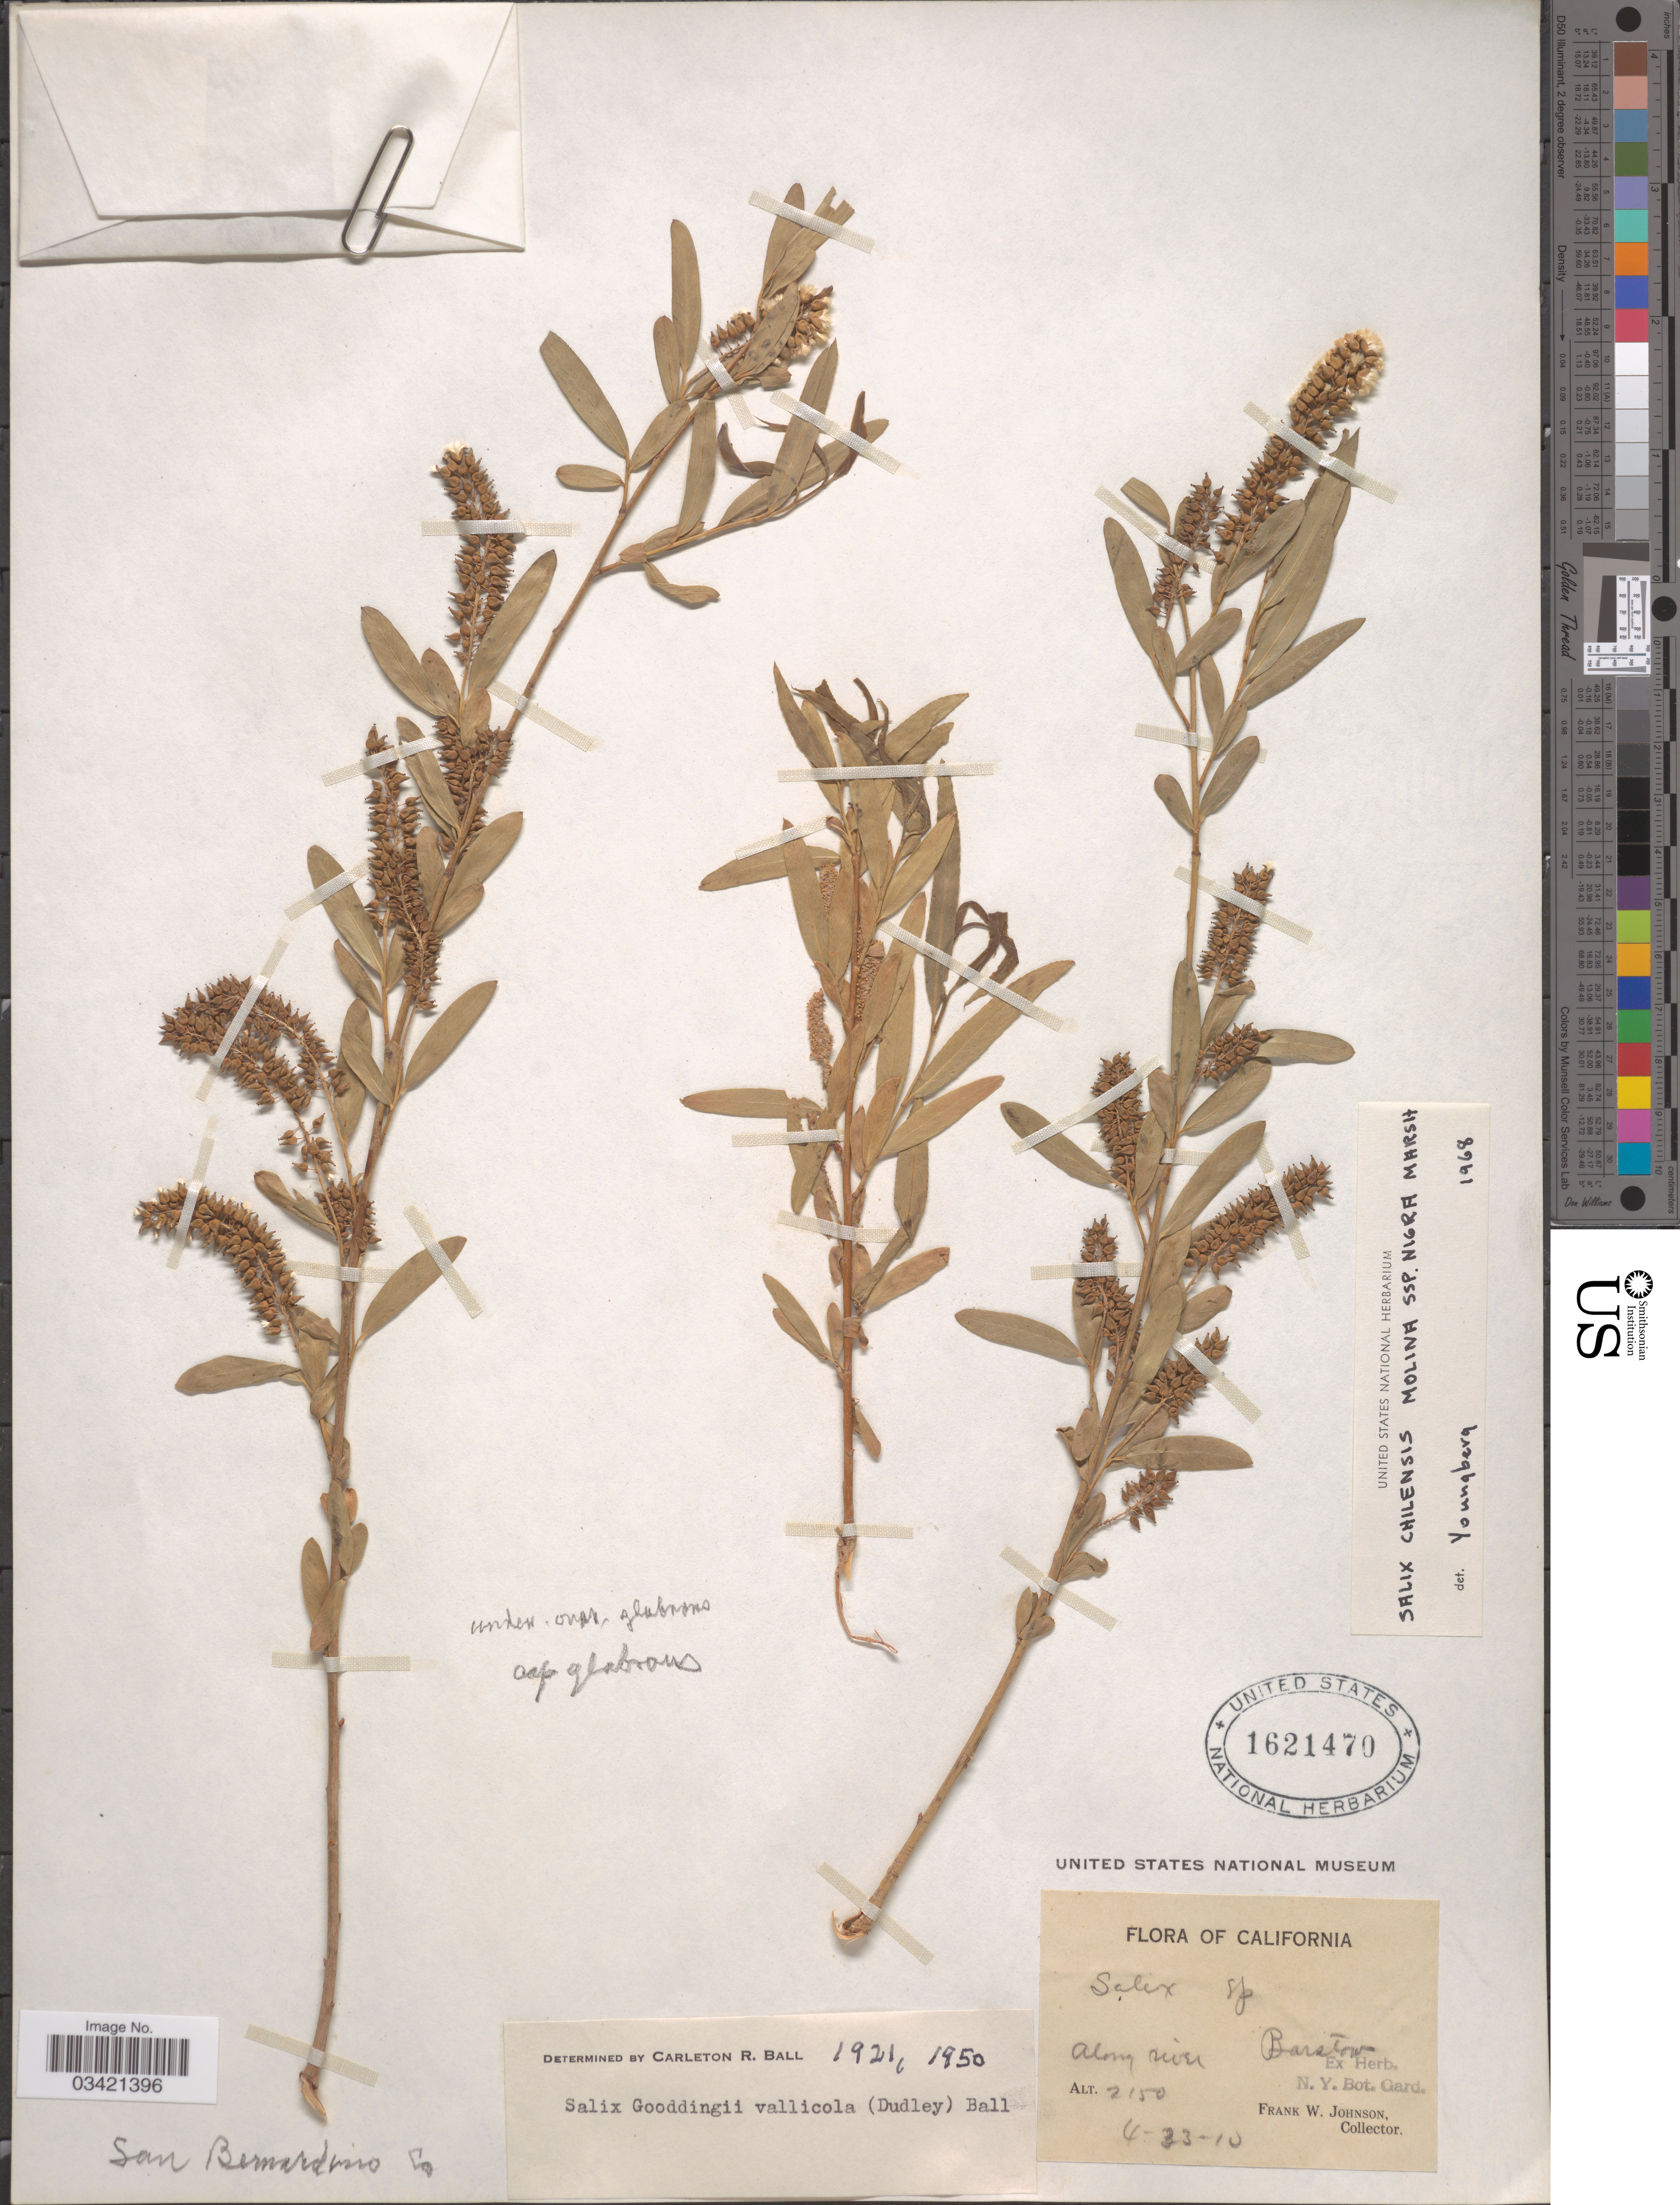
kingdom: Plantae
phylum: Tracheophyta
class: Magnoliopsida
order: Malpighiales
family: Salicaceae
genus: Salix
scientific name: Salix gooddingii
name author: C.R. Ball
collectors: F. W. Johnson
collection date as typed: Transcribed d/m/y: 23/4/10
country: United States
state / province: California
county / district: San Bernardino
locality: Along river. Barstow. San Bernardino Co.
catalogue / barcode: US 1621470